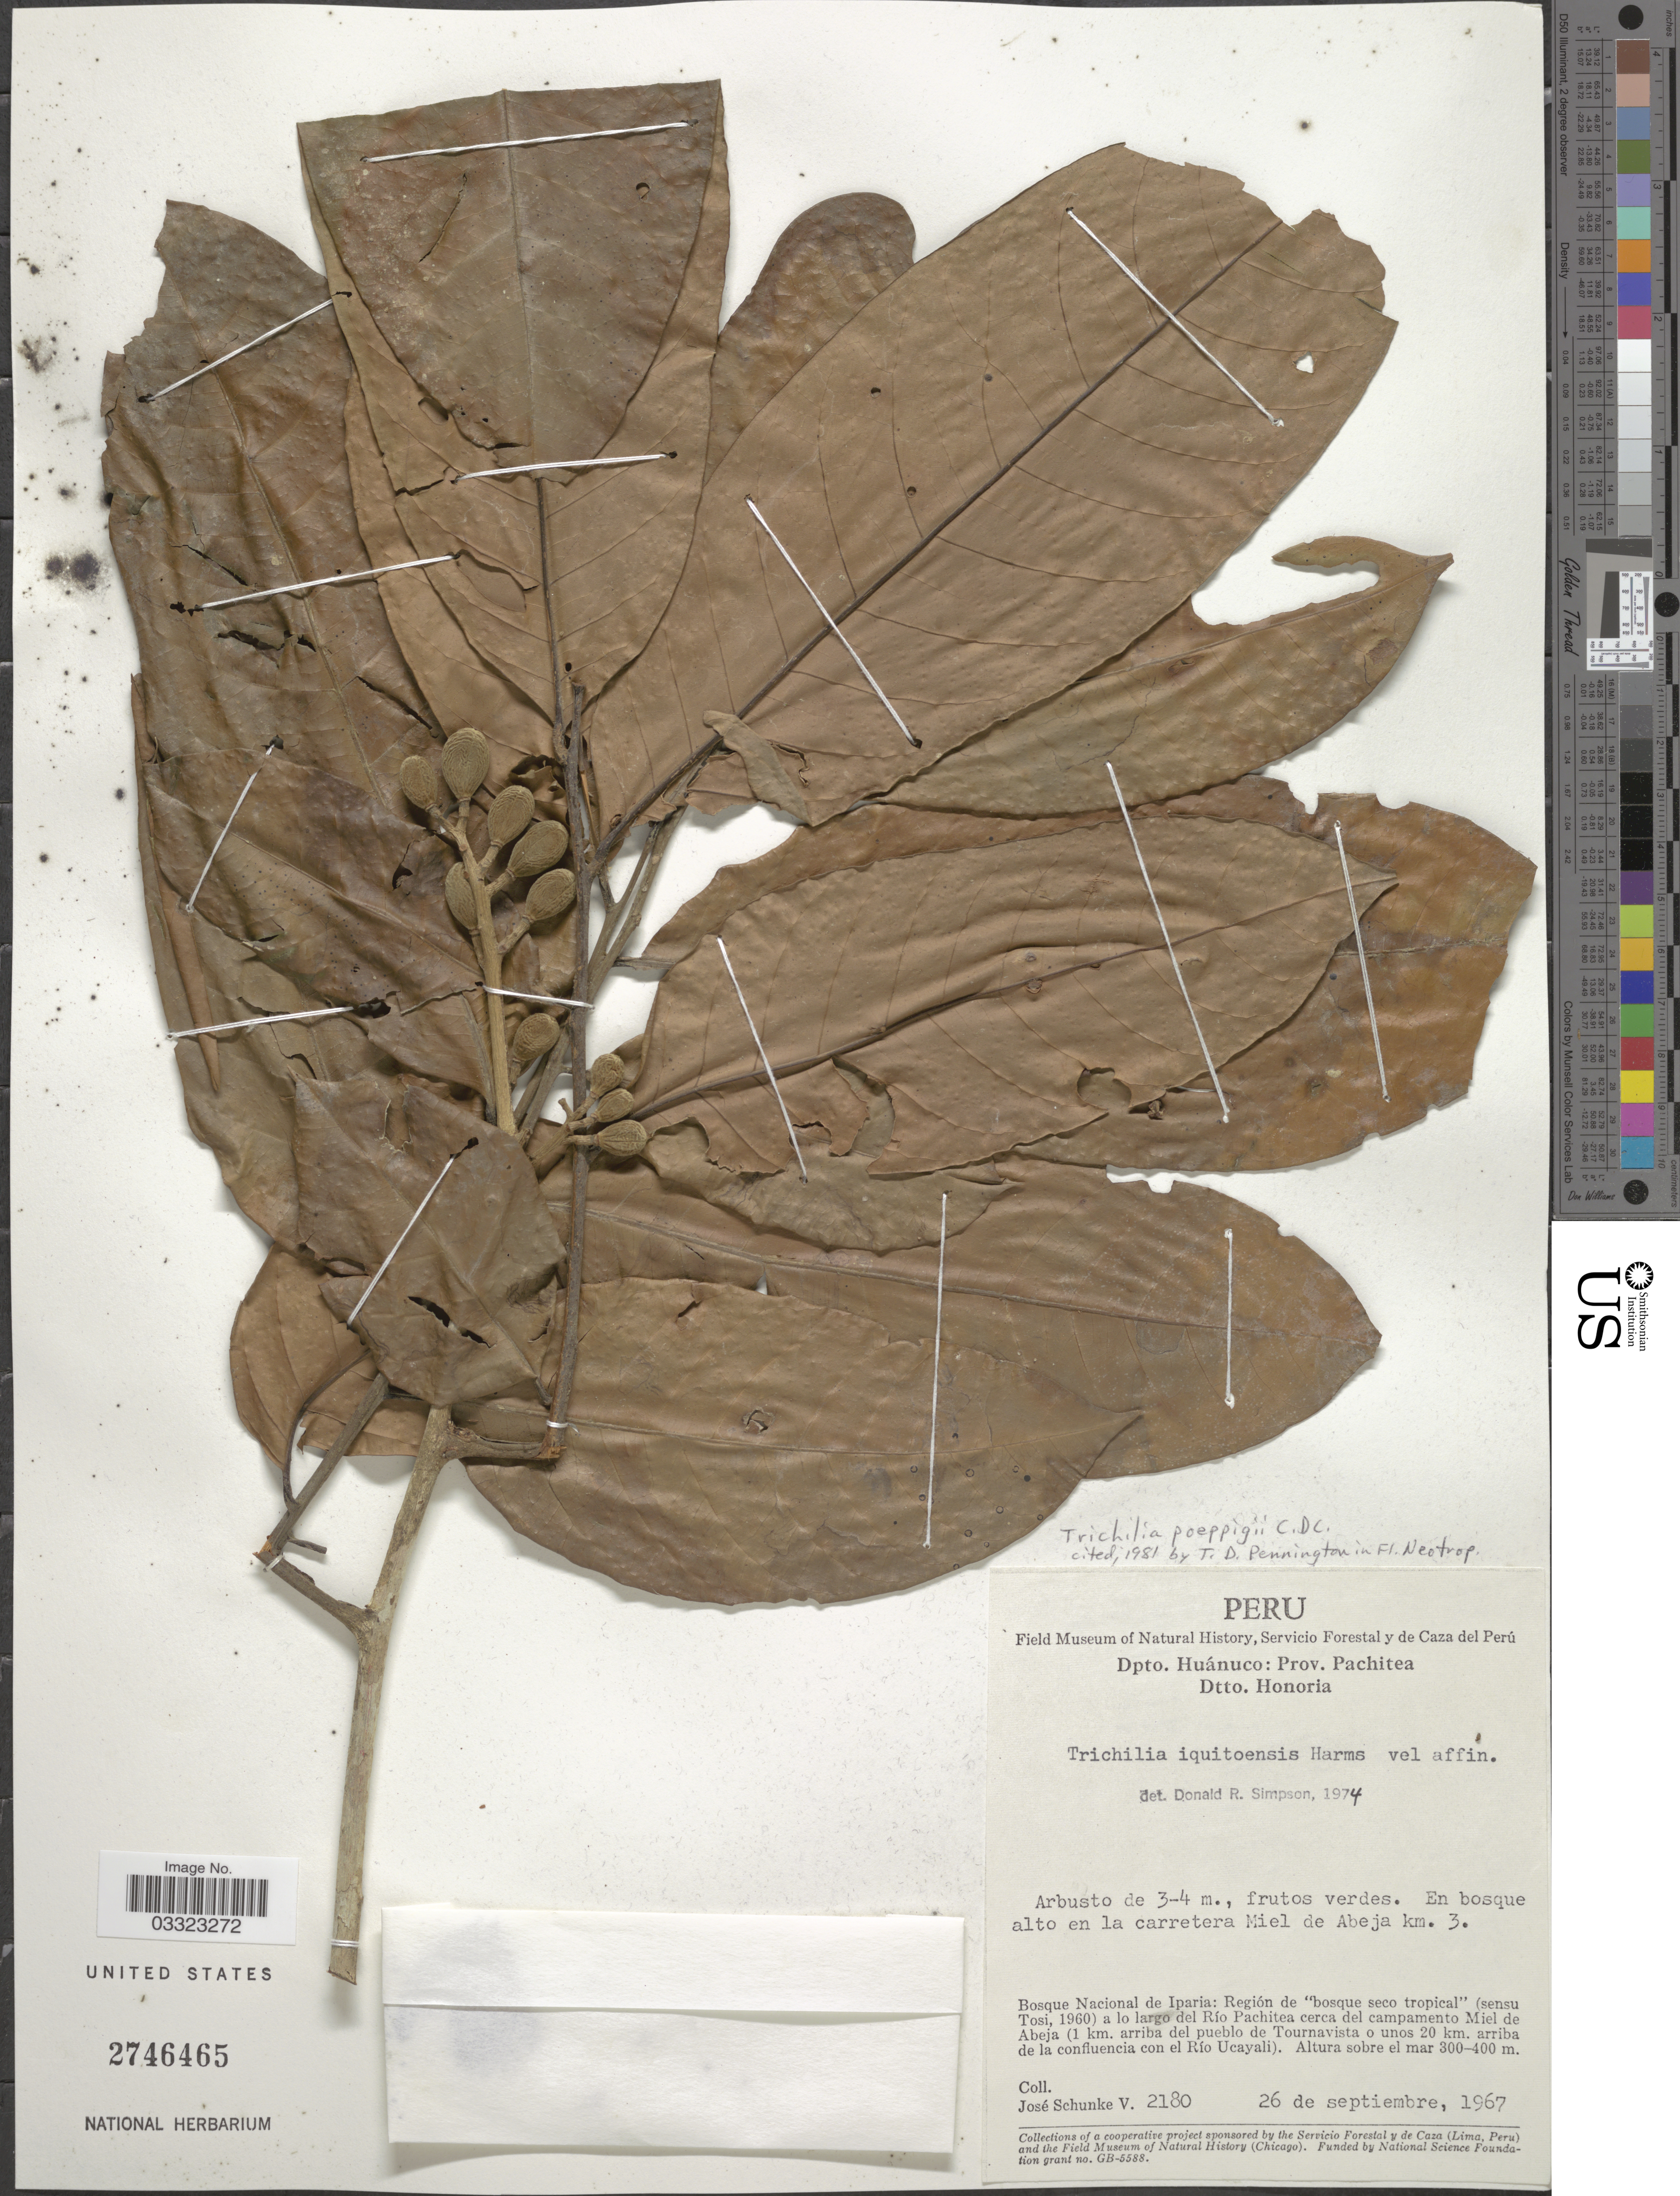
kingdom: Plantae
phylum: Tracheophyta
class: Magnoliopsida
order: Sapindales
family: Meliaceae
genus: Trichilia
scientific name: Trichilia poeppigii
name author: C. DC.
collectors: J. Schunke Vigo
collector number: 2180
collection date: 1967-09-26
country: Peru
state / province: Huánuco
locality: Dpto. Huánuco: Prov. Pachitea. Dtto. Honoria. En bosque alto en la carretera Miel de Abeja km. 3. Bosque Nacional de Iparia: Región de "bosque seco tropical" (sensu Tosi, 1960) a lo largo del Río Pachitea cerca del campamento Miel de Abeja (1 km. arriba del pueblo de Tournavista o unos 20 km. arriba de la confluencia con El Río Ucayali).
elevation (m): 300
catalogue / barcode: US 2746465